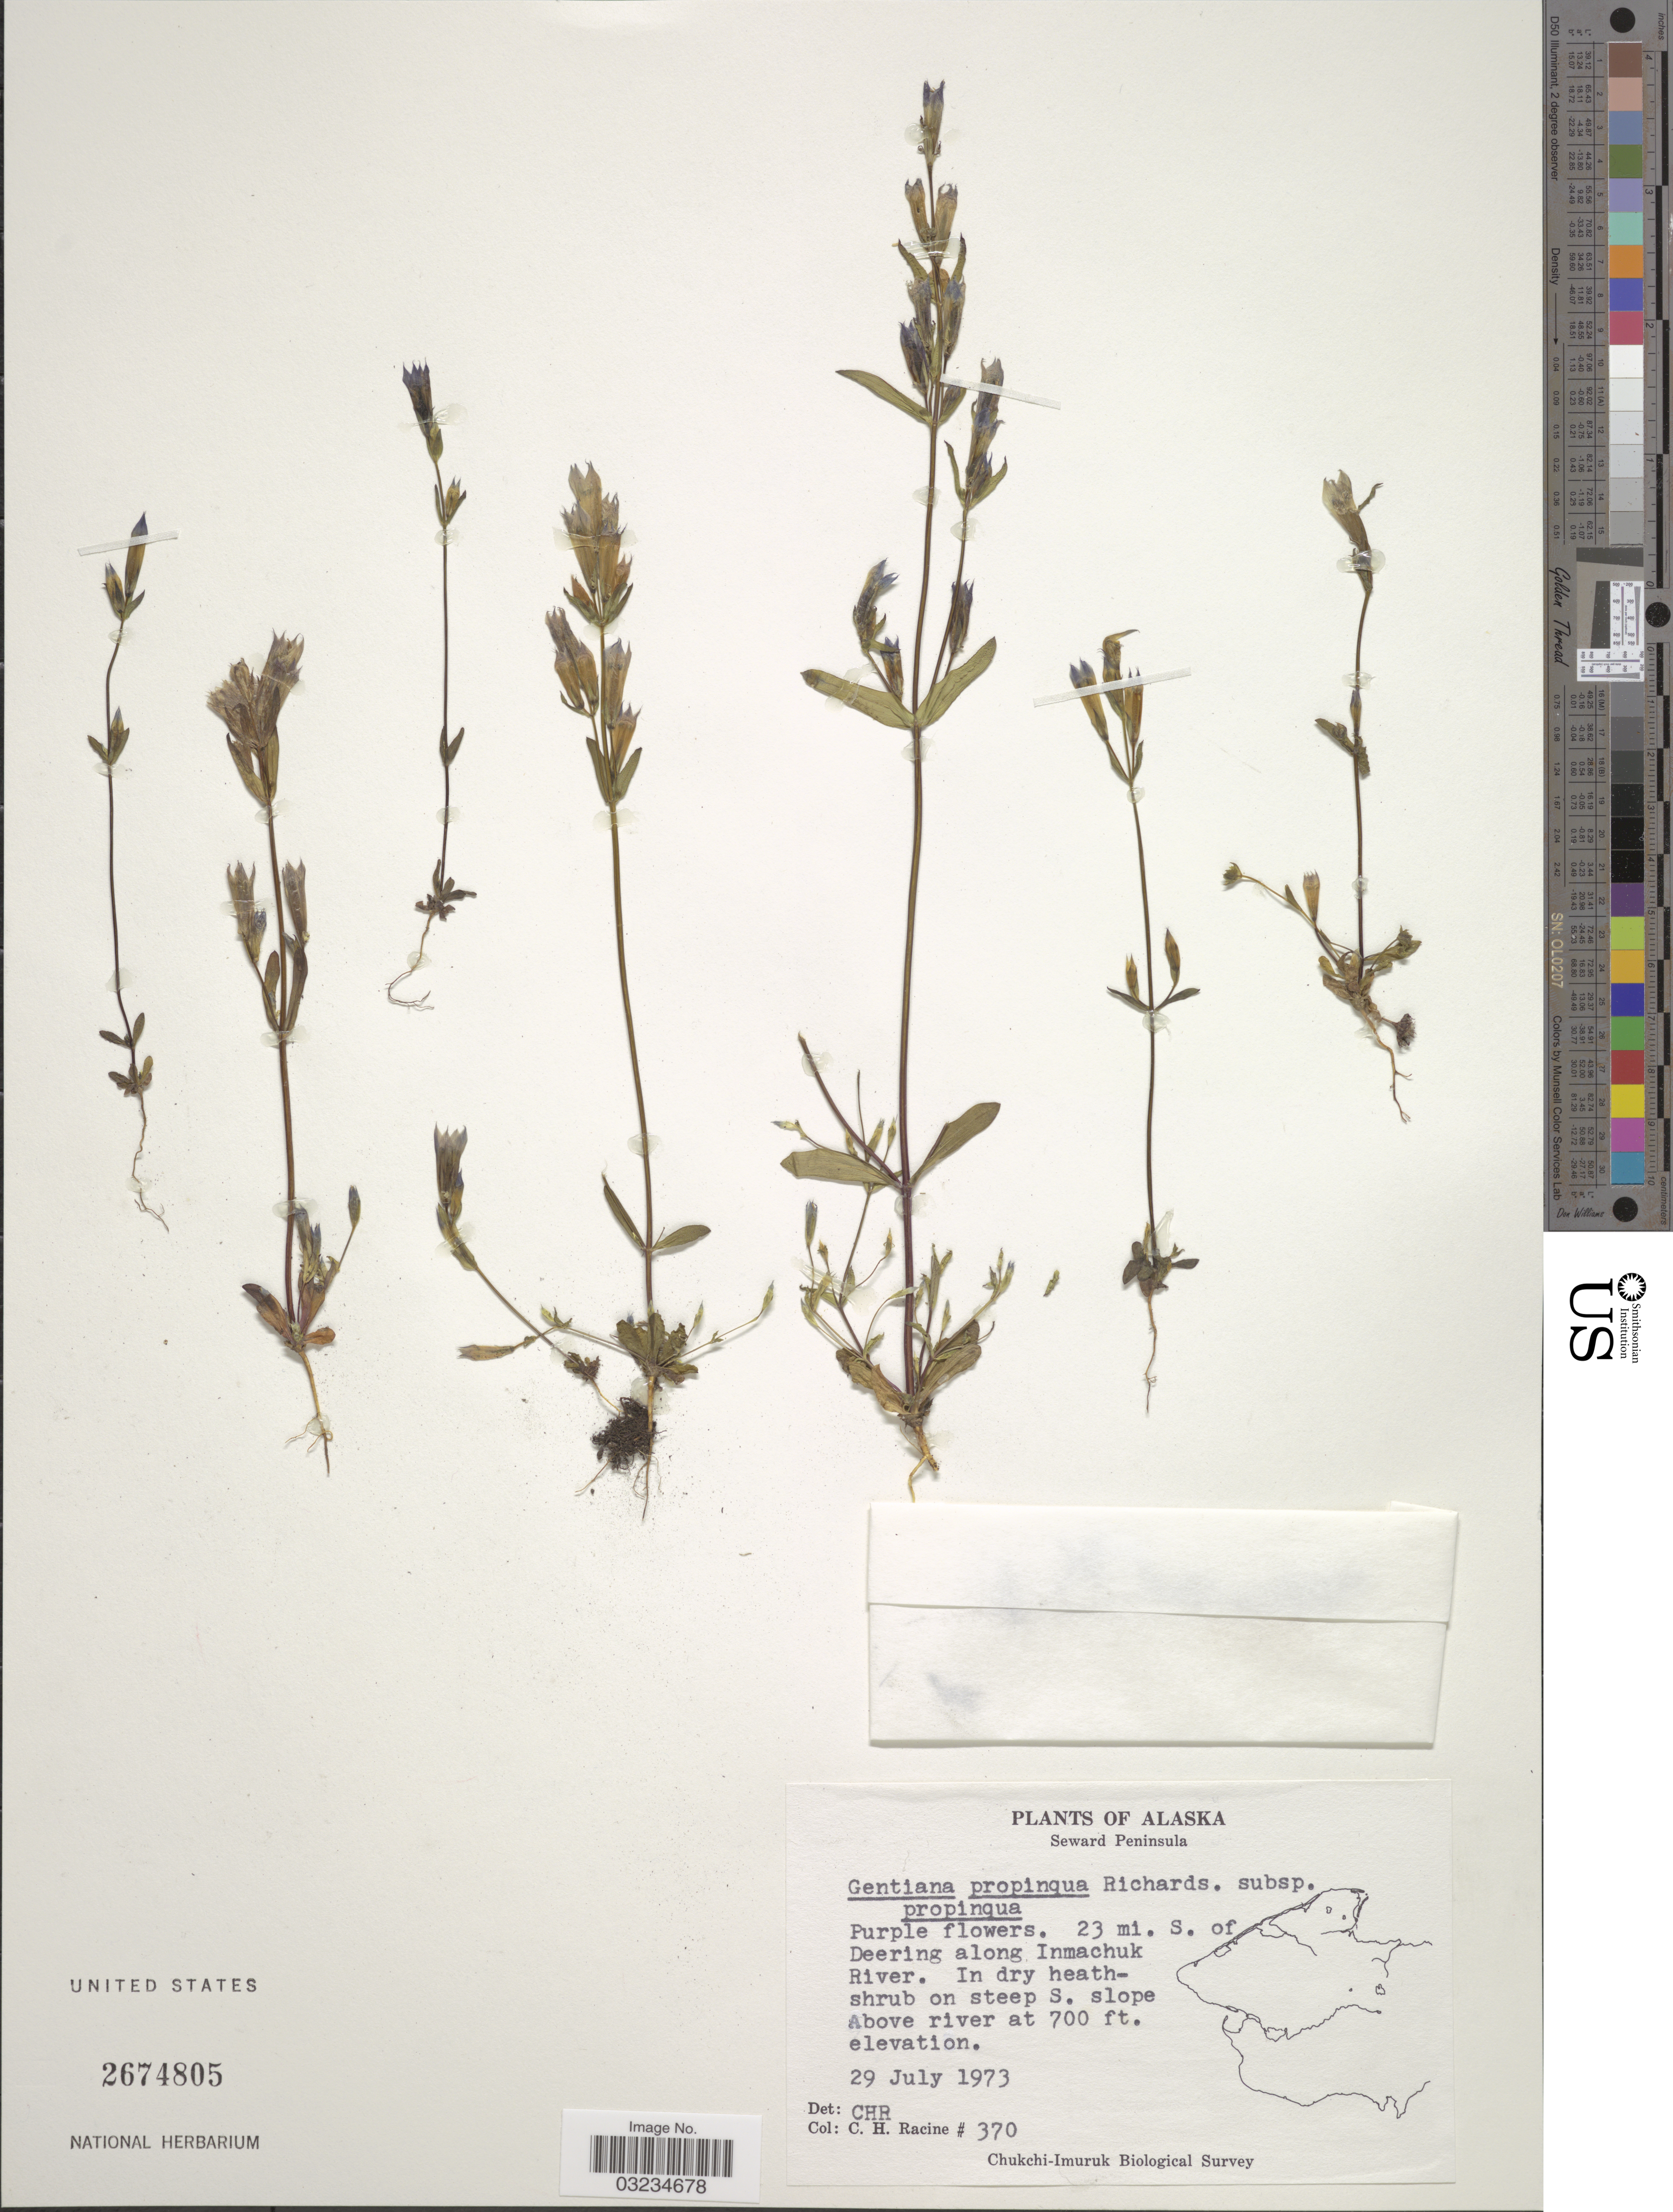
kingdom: Plantae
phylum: Tracheophyta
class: Magnoliopsida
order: Gentianales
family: Gentianaceae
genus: Gentiana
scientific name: Gentiana propinqua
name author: Richards.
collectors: C. Racine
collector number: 370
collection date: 1973-07-29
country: United States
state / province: Alaska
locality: Seward Peninsula. 23 mi. S. of Deering along Inmachuk River. In dry heath-shrub on steep S. slope.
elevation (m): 213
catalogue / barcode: US 2674805